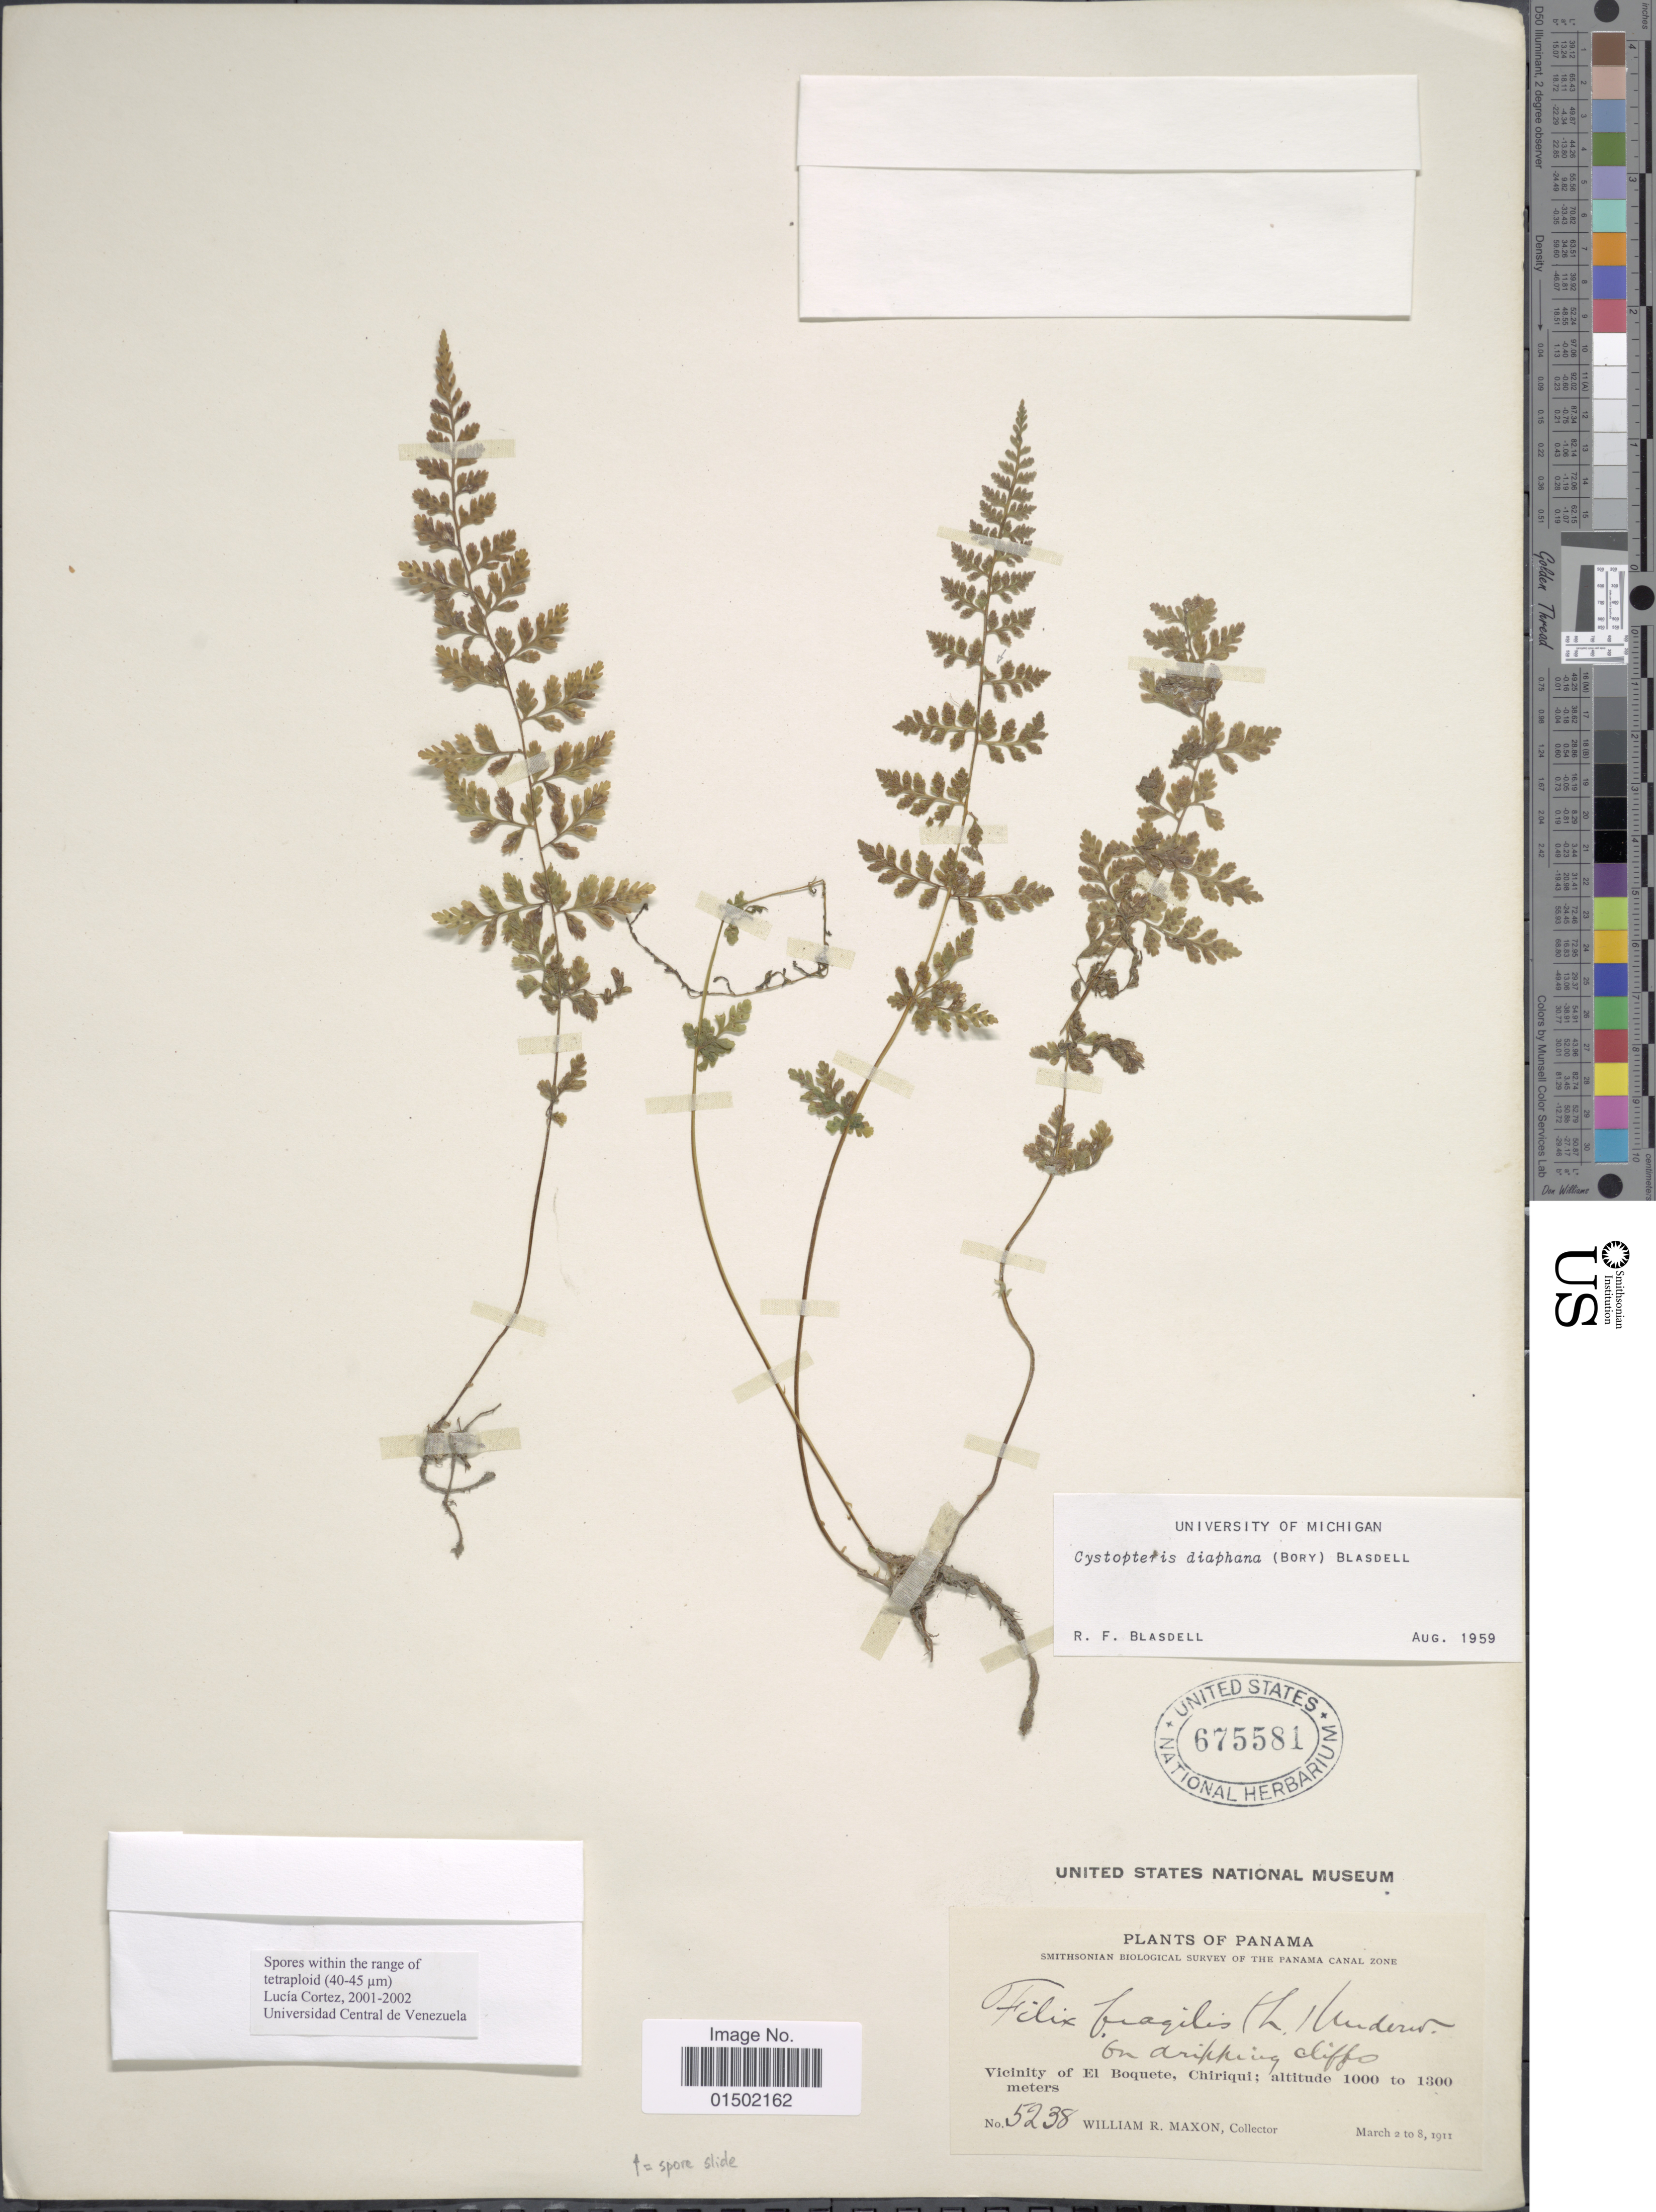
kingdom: Plantae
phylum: Tracheophyta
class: Polypodiopsida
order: Polypodiales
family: Cystopteridaceae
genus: Cystopteris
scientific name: Cystopteris diaphana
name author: (Bory) Blasdell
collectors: W. R. Maxon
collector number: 5238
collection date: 1911-03-02/1911-03-08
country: Panama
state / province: Chiriqui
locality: Vicinity of El Boquete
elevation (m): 1000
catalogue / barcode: US 675581